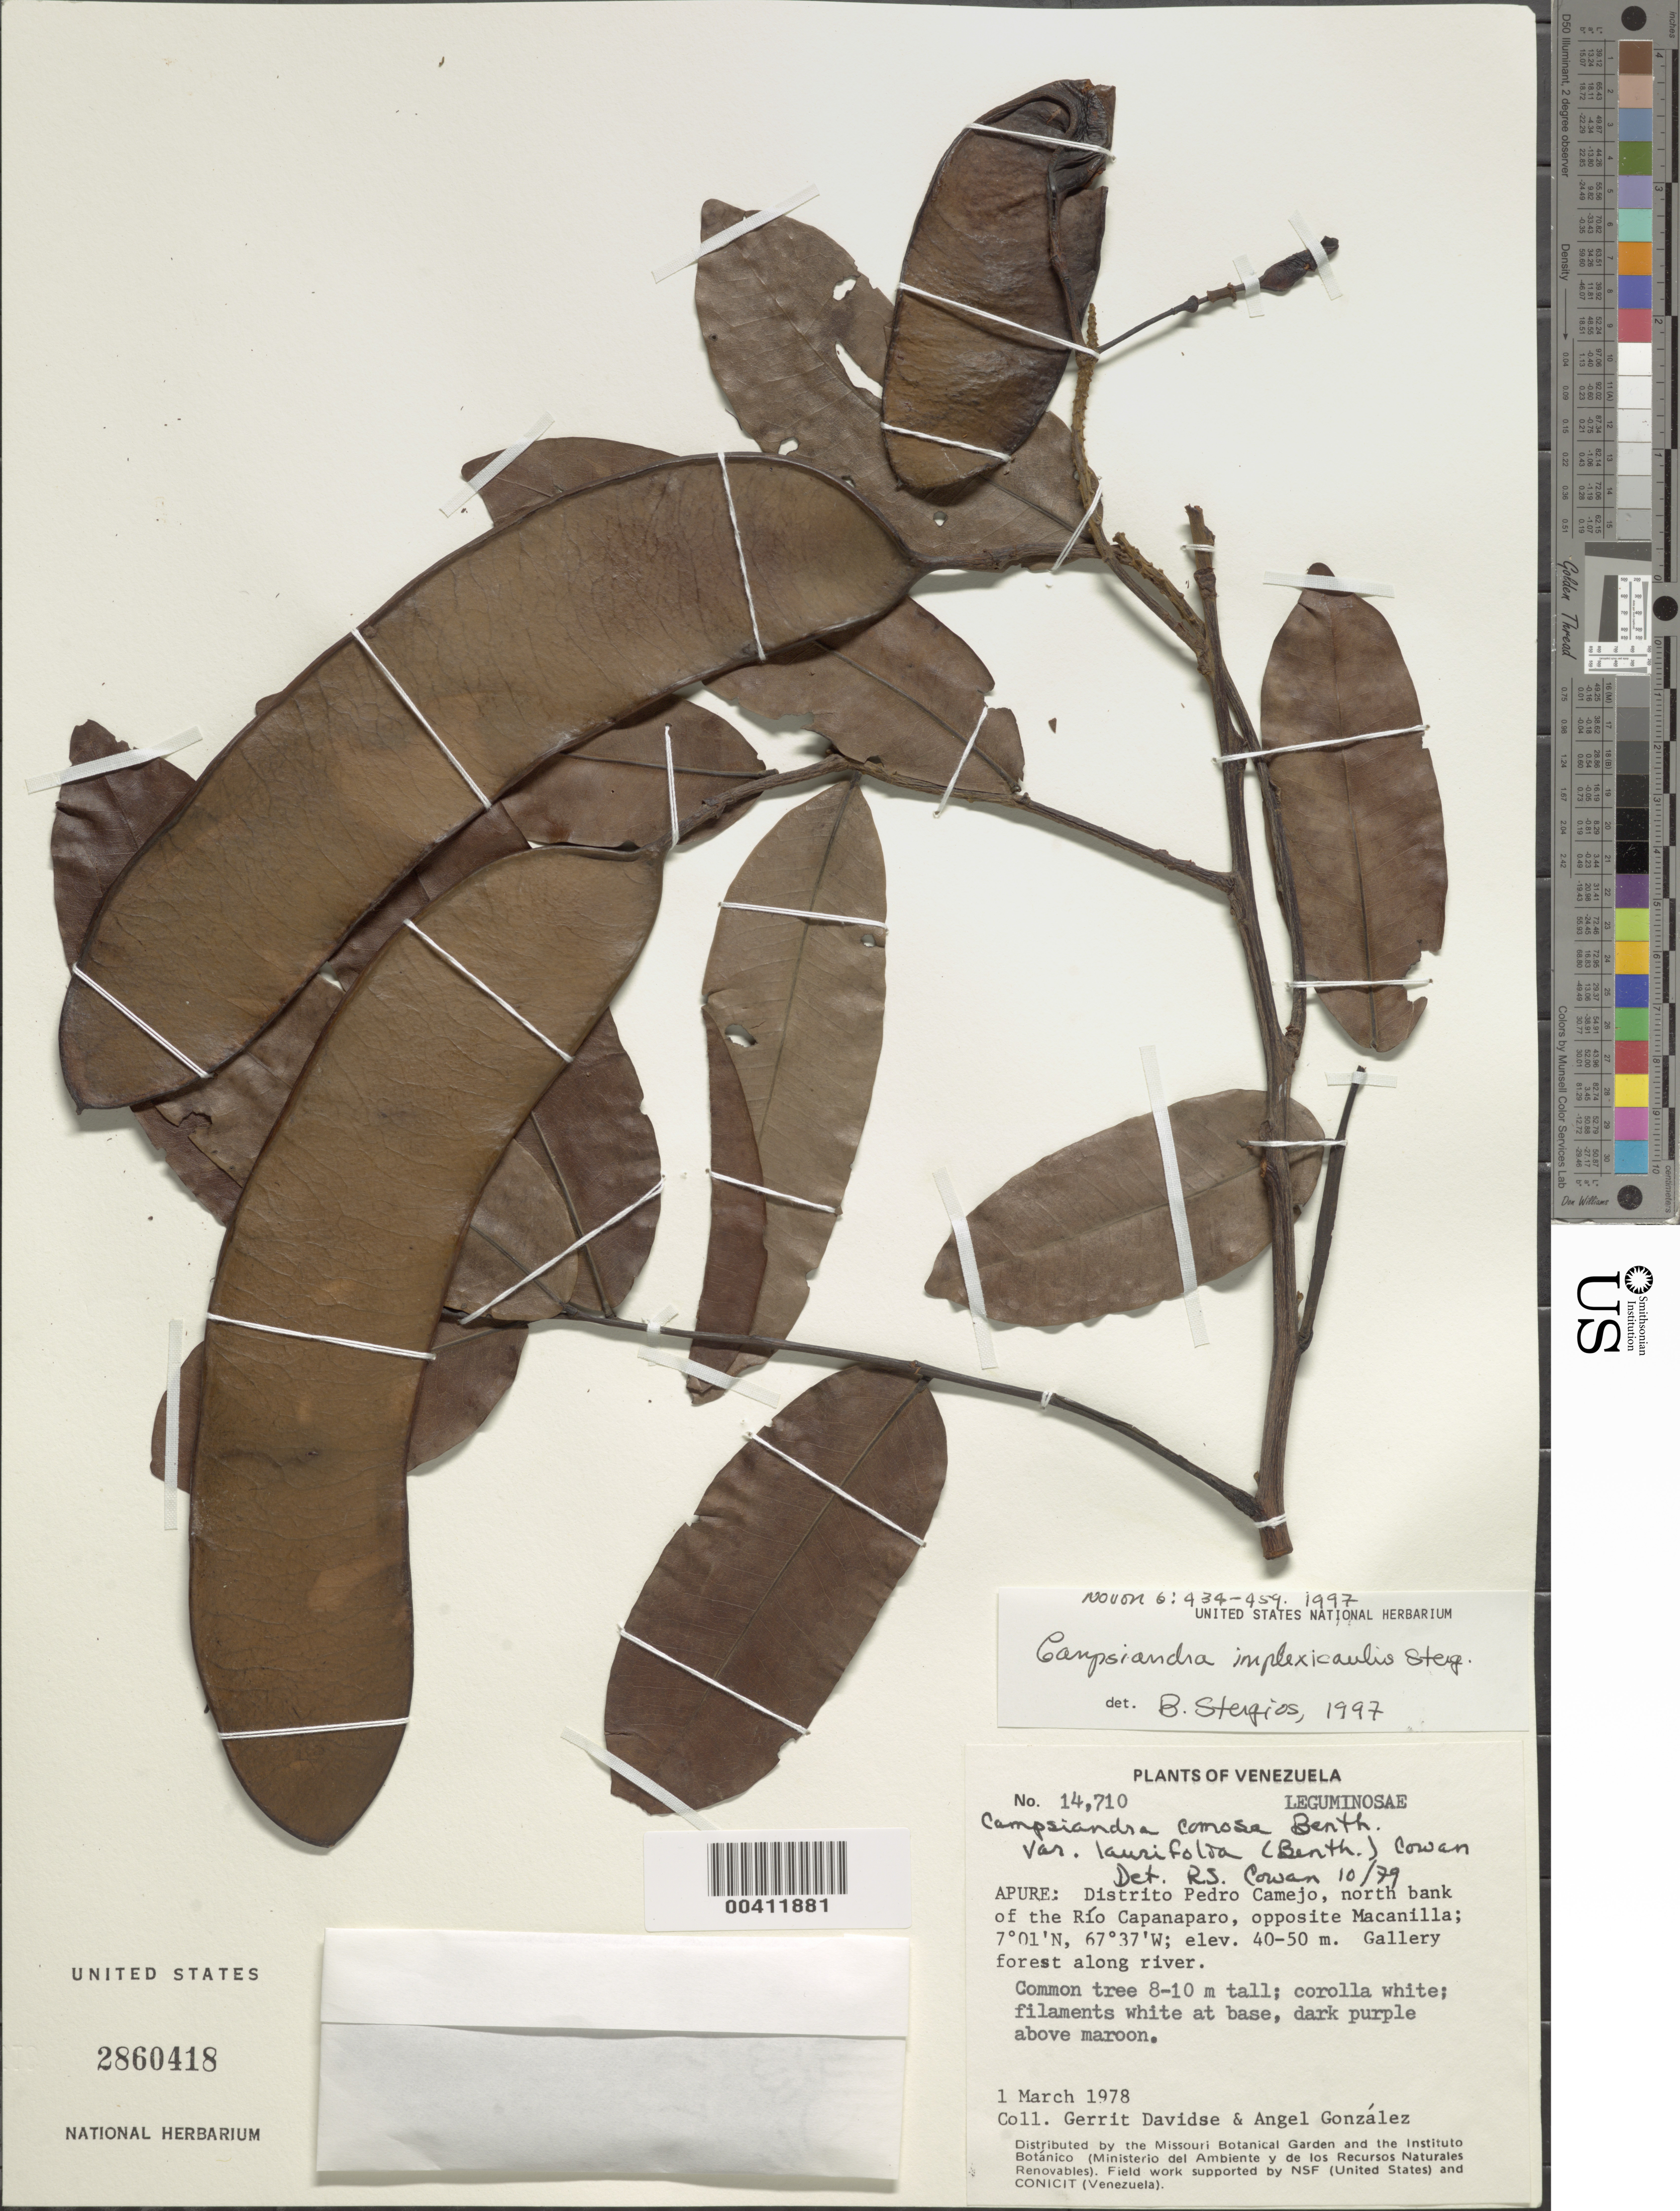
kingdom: Plantae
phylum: Tracheophyta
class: Magnoliopsida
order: Fabales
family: Fabaceae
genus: Campsiandra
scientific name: Campsiandra implexicaulis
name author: Stergios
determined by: Cowan, R. S.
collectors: G. Davidse & A. C. González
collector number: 14710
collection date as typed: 01 Mar 1978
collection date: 1978-03-01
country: Venezuela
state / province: Apure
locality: Distrito pedro camejo,n bank of rio capanaparo, opposite macanilla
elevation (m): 40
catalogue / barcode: US 2860418